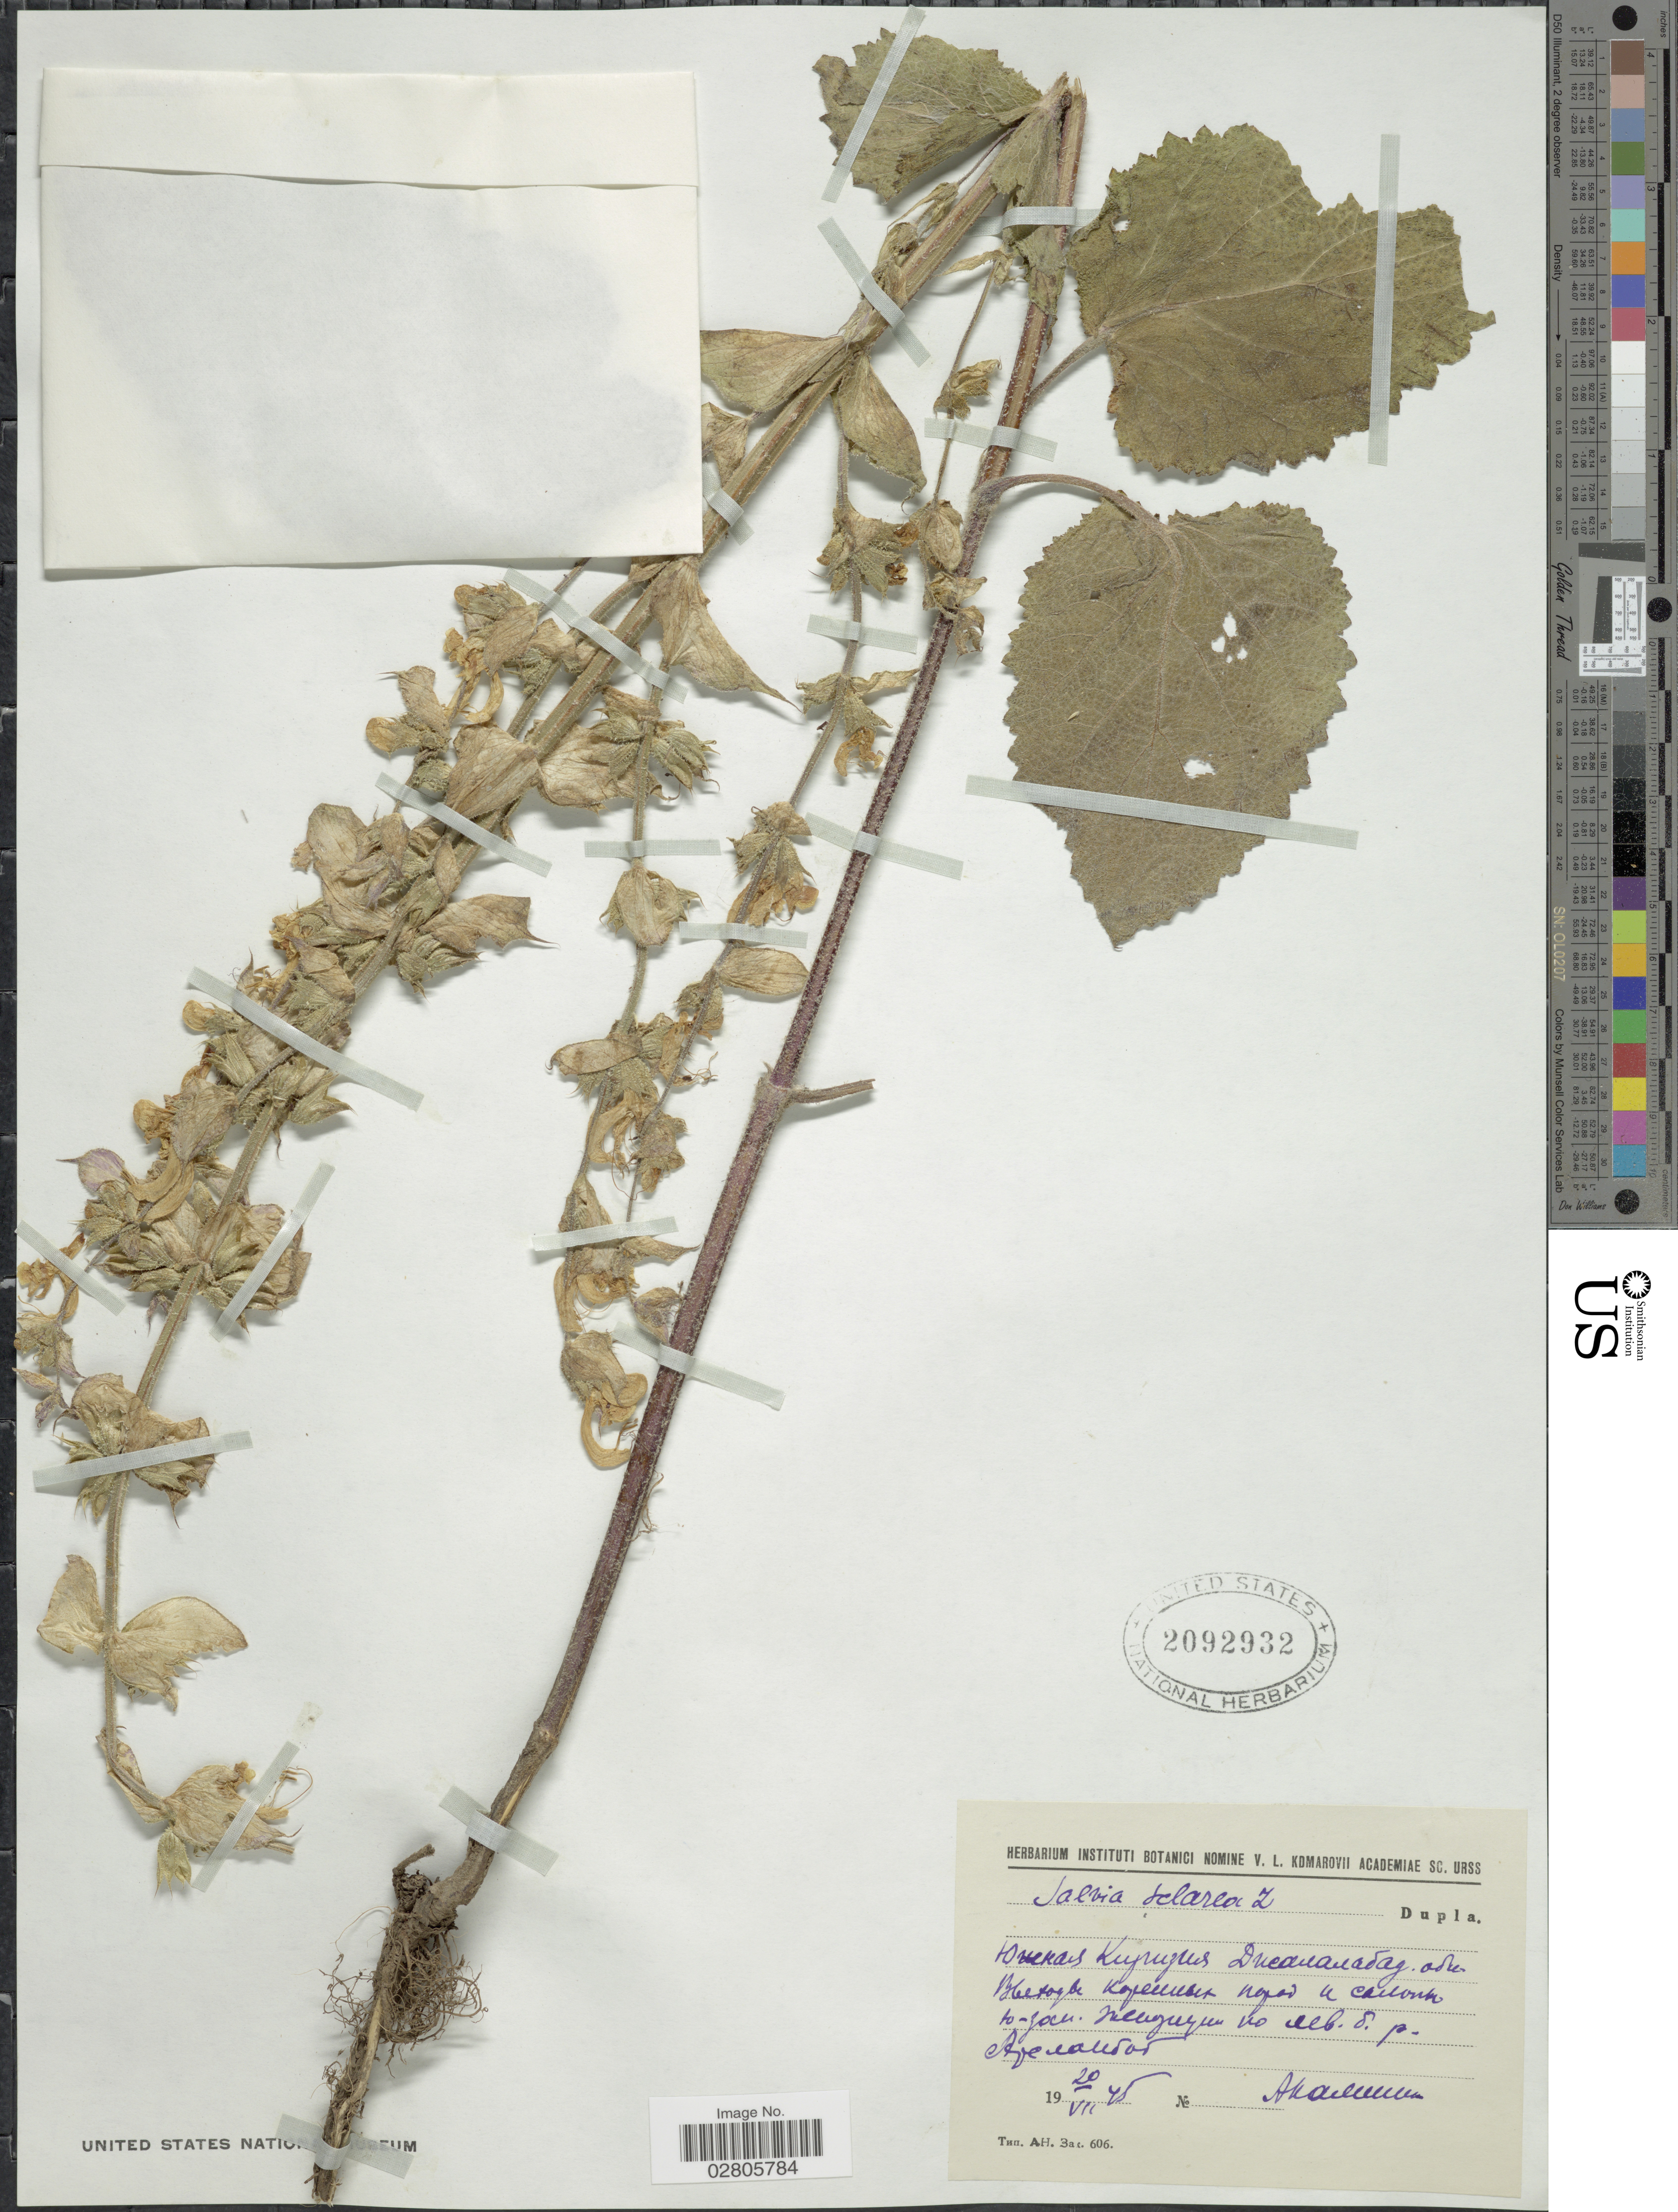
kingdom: Plantae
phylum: Tracheophyta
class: Magnoliopsida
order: Lamiales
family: Lamiaceae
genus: Salvia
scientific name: Salvia sclarea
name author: L.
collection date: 1975-07-20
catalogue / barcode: US 2092932